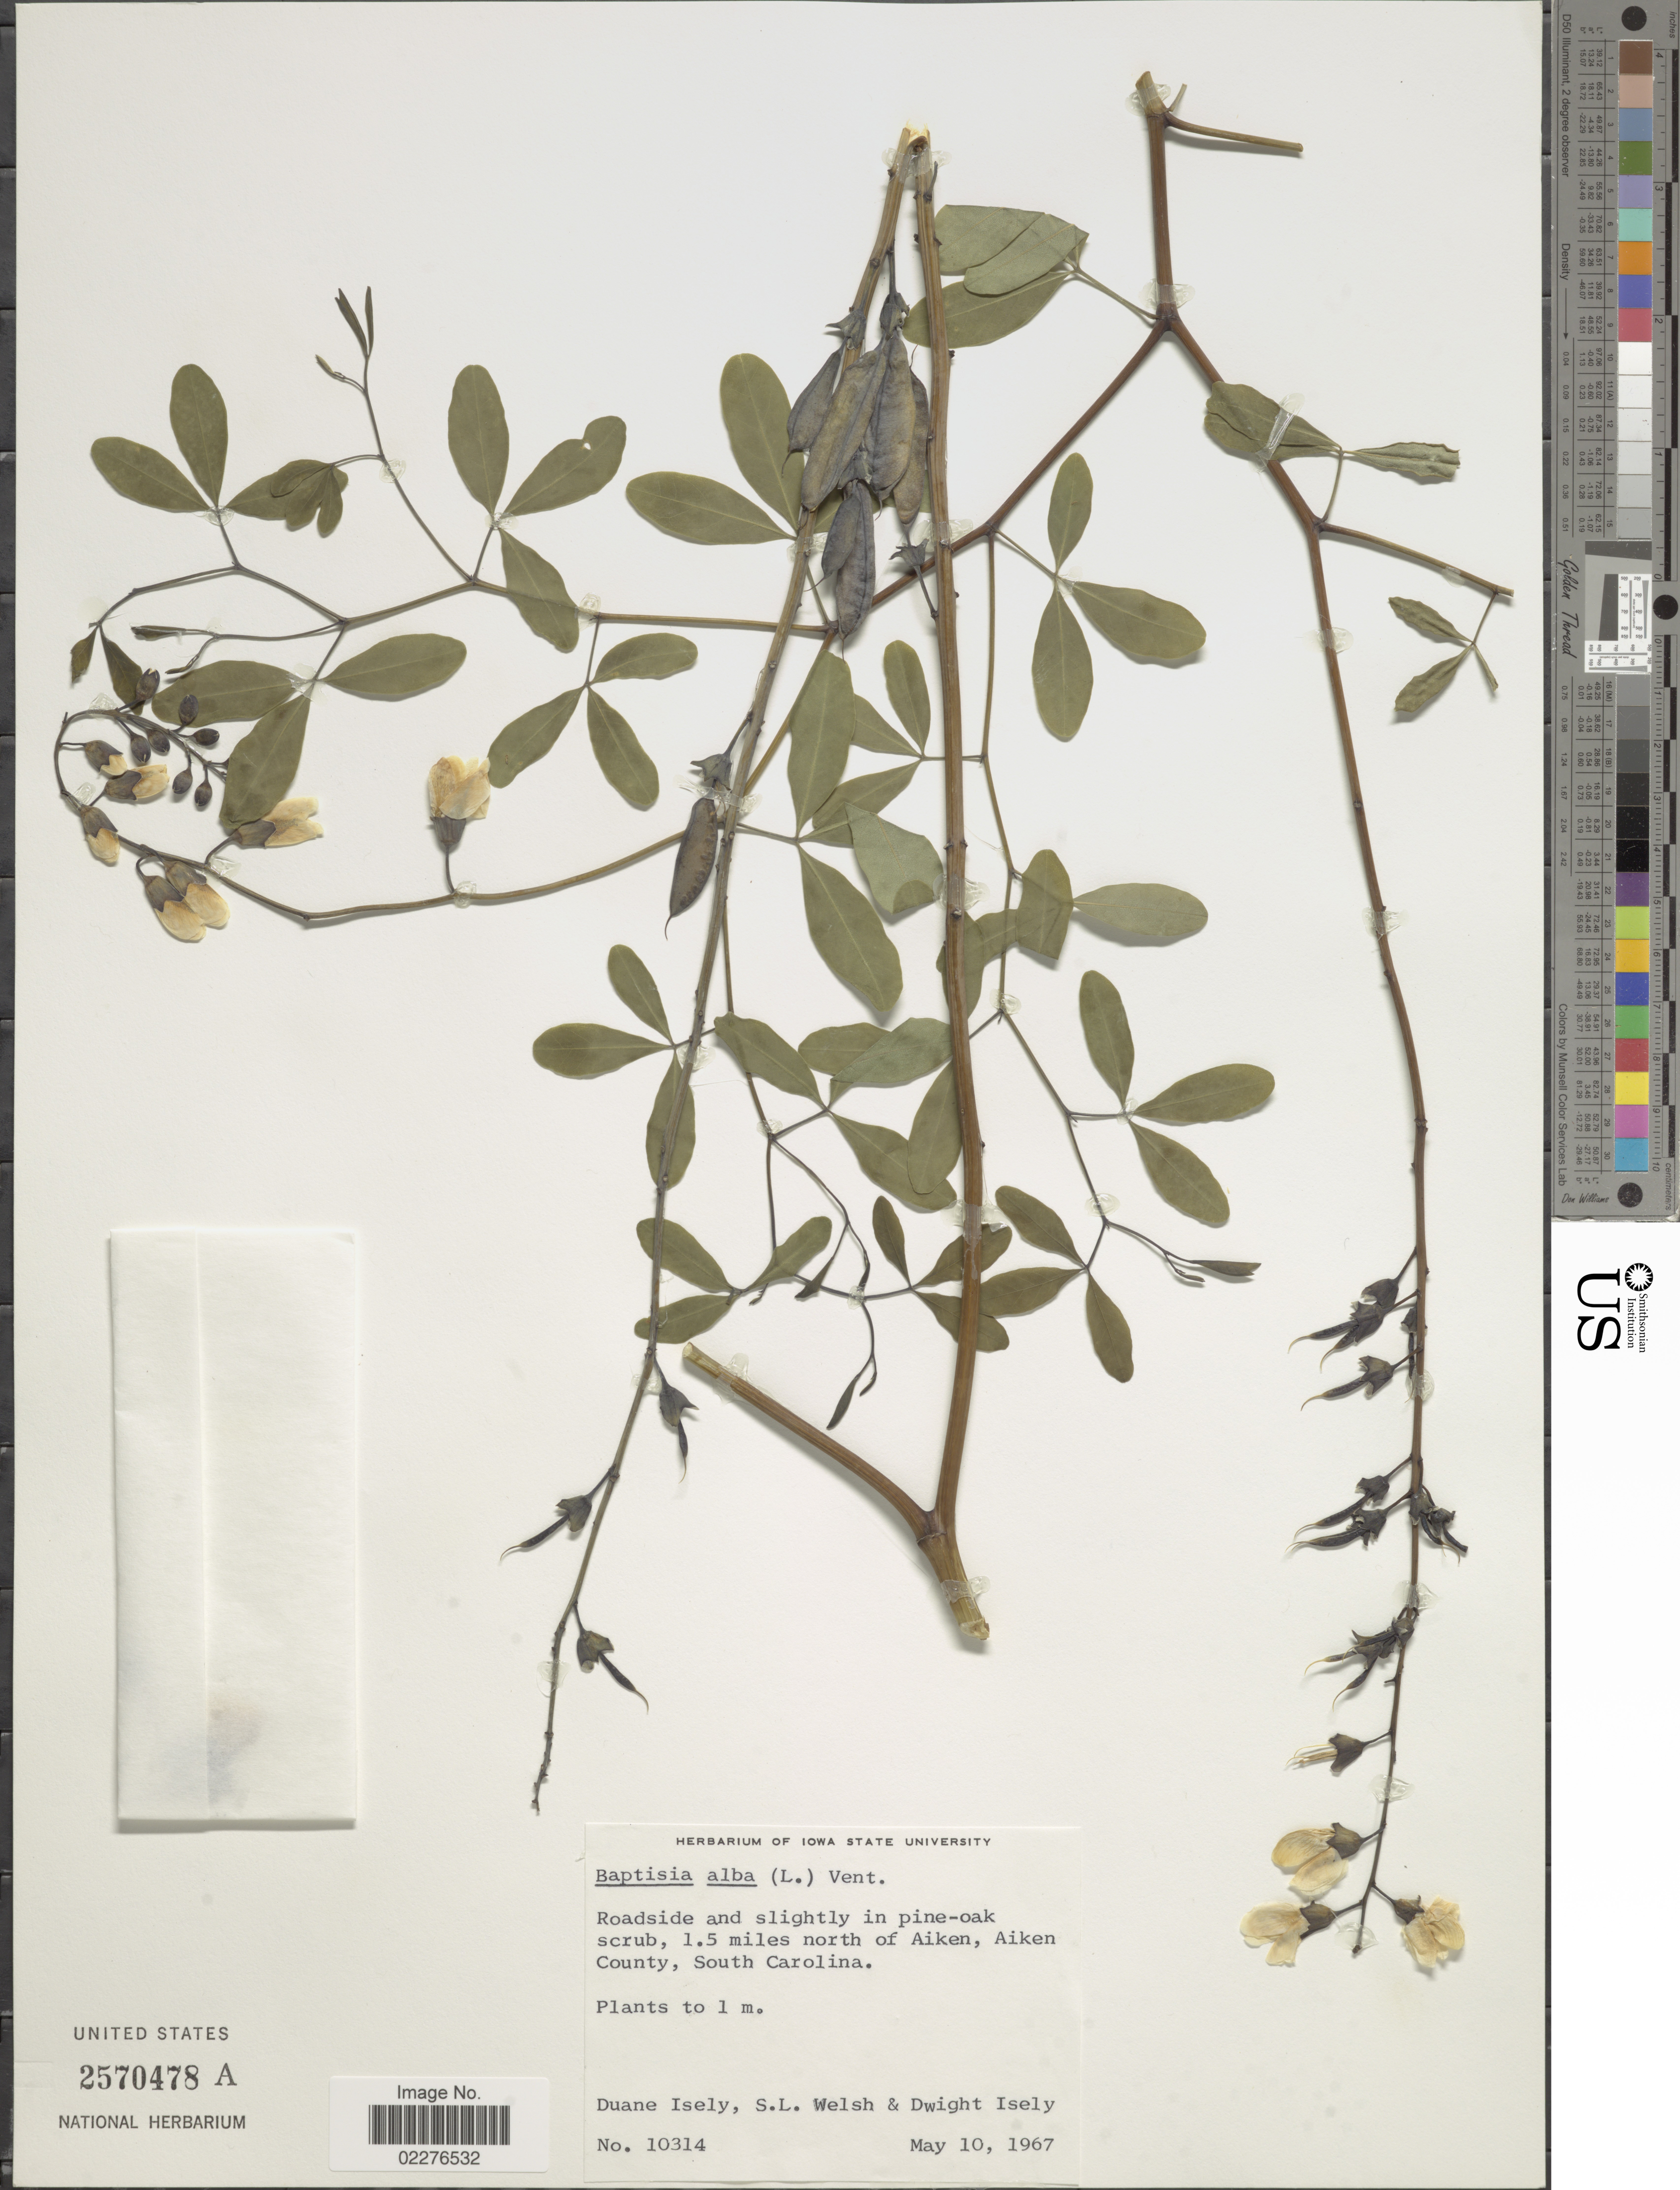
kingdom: Plantae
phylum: Tracheophyta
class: Magnoliopsida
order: Fabales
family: Fabaceae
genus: Baptisia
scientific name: Baptisia alba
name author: (L.) Vent.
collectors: D. Isely, S. Welsh & D. Isely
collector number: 10314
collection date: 1967-05-10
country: United States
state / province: South Carolina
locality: Roadside and slighty in pine-oak scrub, 1.5 miles north of Aiken, Aiken County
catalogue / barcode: US 2570478A